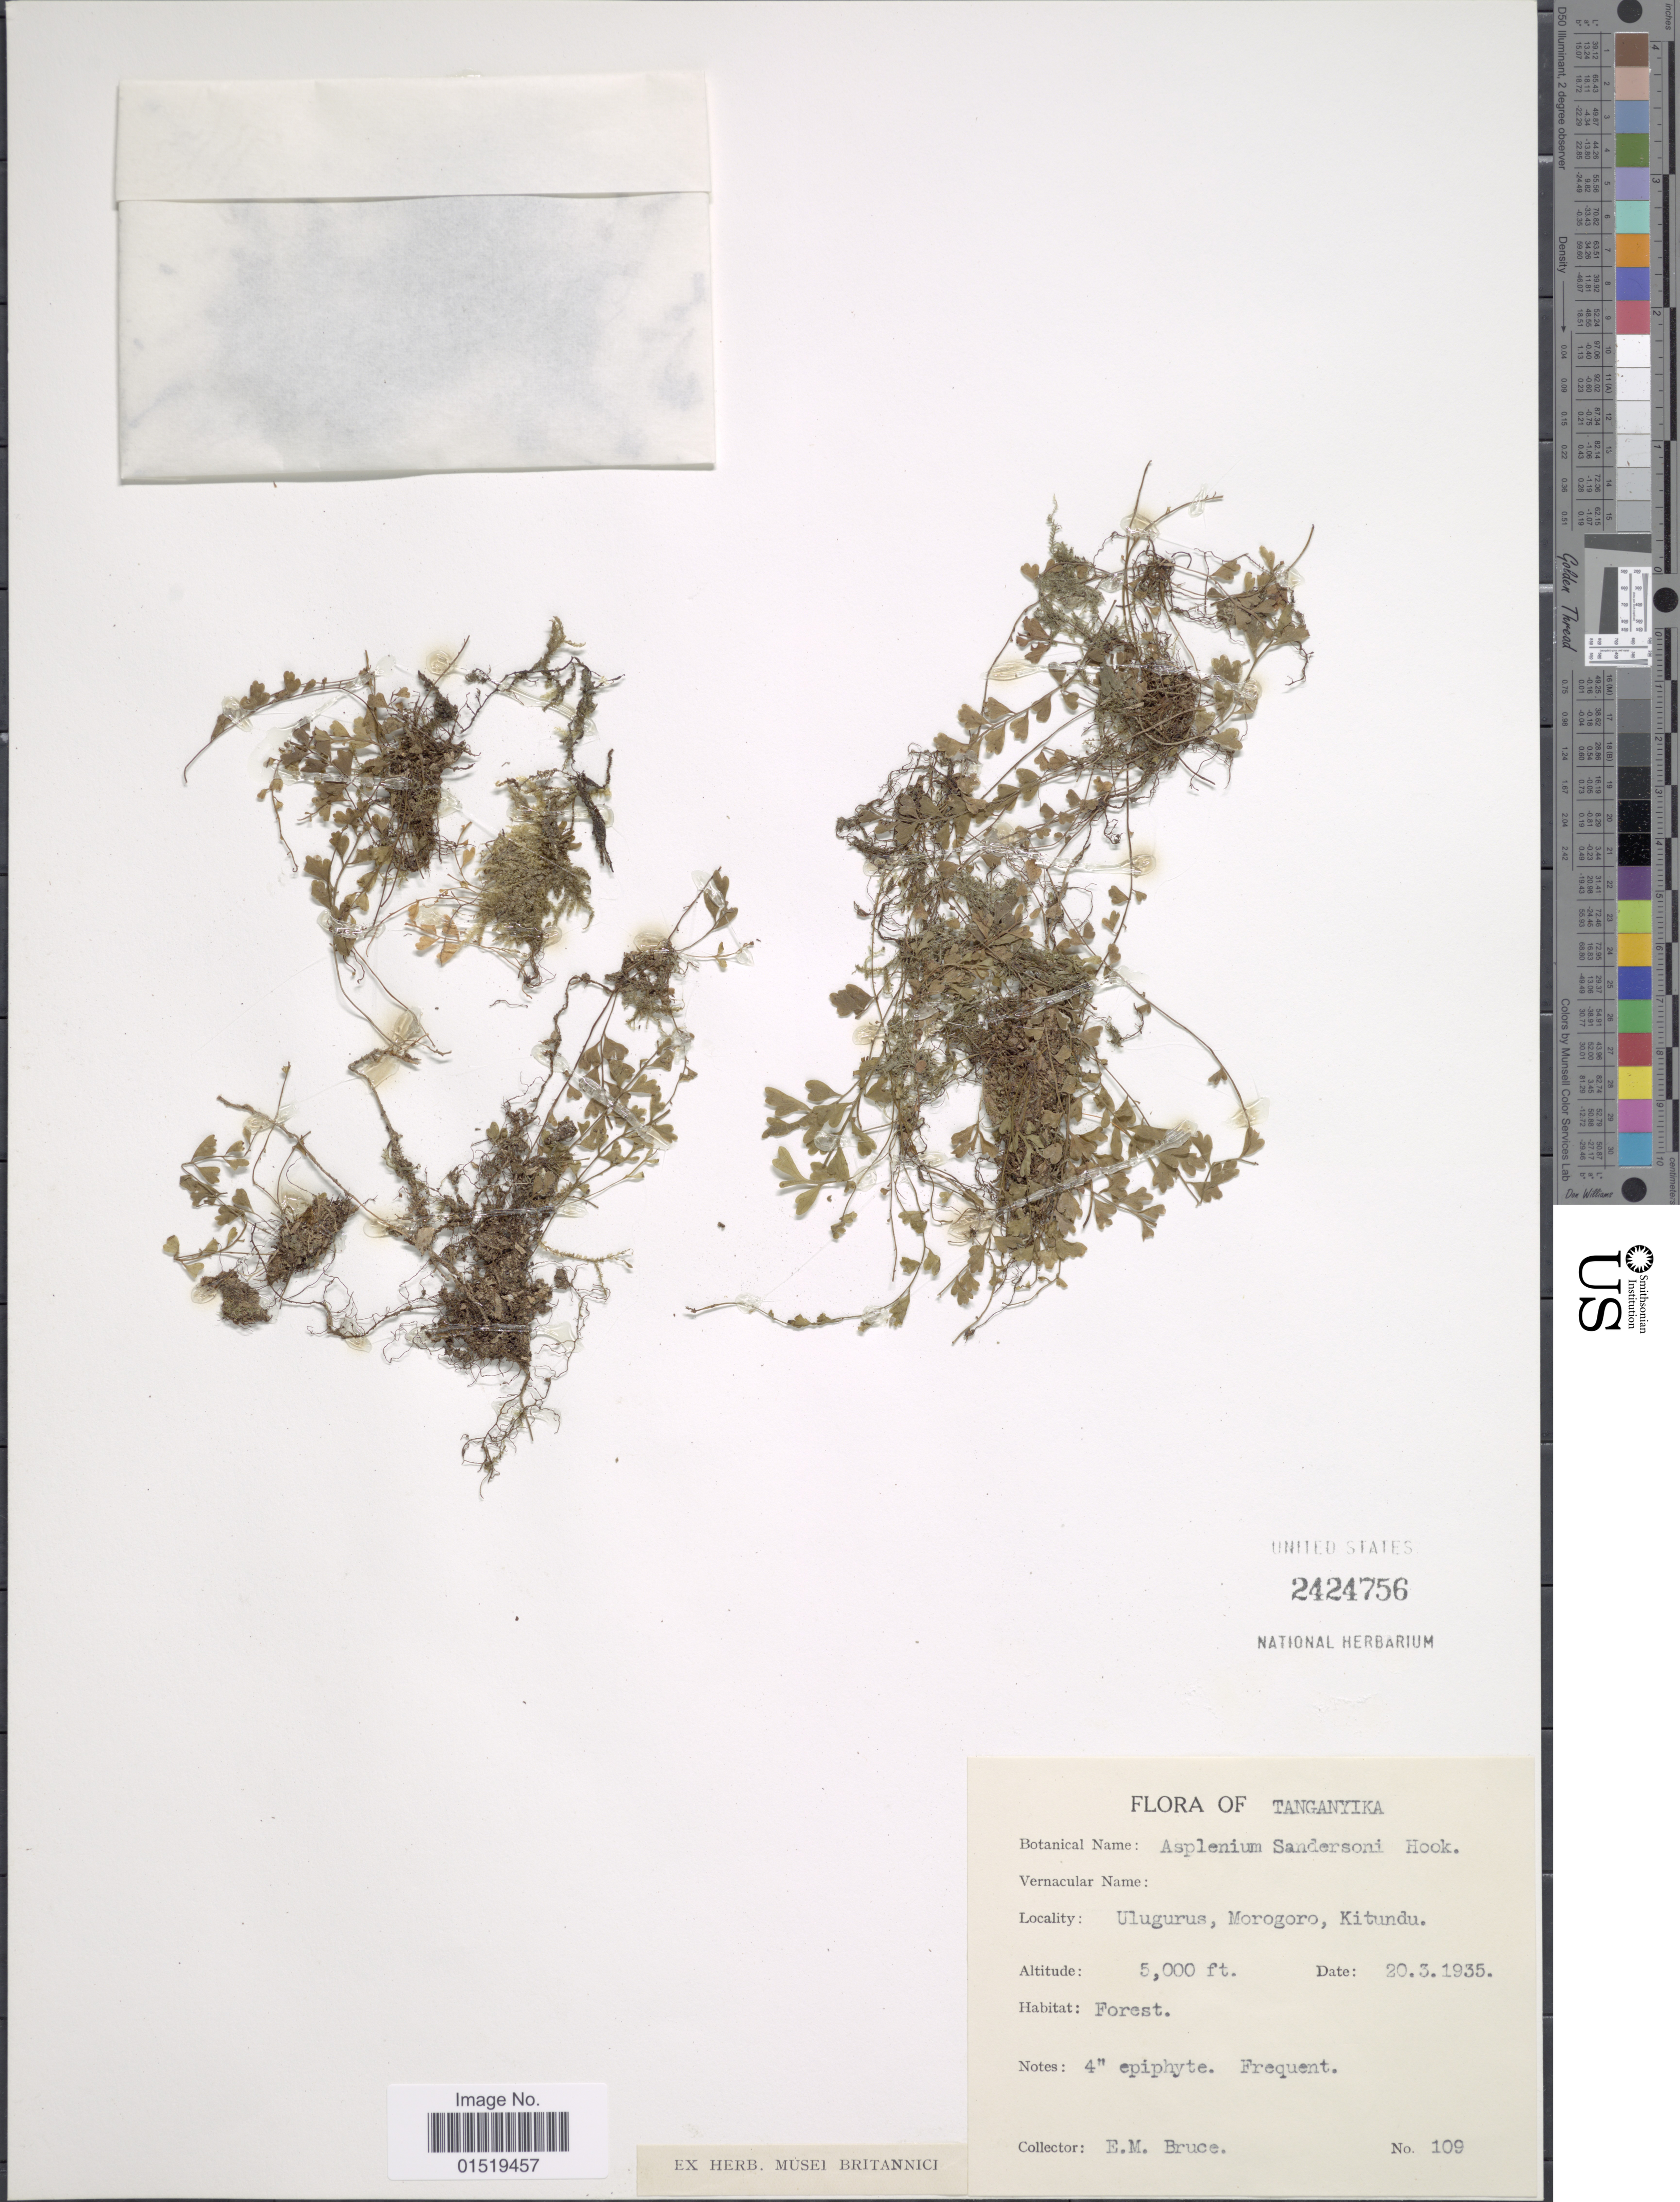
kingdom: Plantae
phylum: Tracheophyta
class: Polypodiopsida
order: Polypodiales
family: Aspleniaceae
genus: Asplenium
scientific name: Asplenium sandersonii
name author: Hook.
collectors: E. Bruce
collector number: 109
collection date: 1935-03-20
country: Tanzania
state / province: Morogoro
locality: Tanganyika. Ulugurus, Morogoro, Kitundu.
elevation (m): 1524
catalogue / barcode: US 2424756